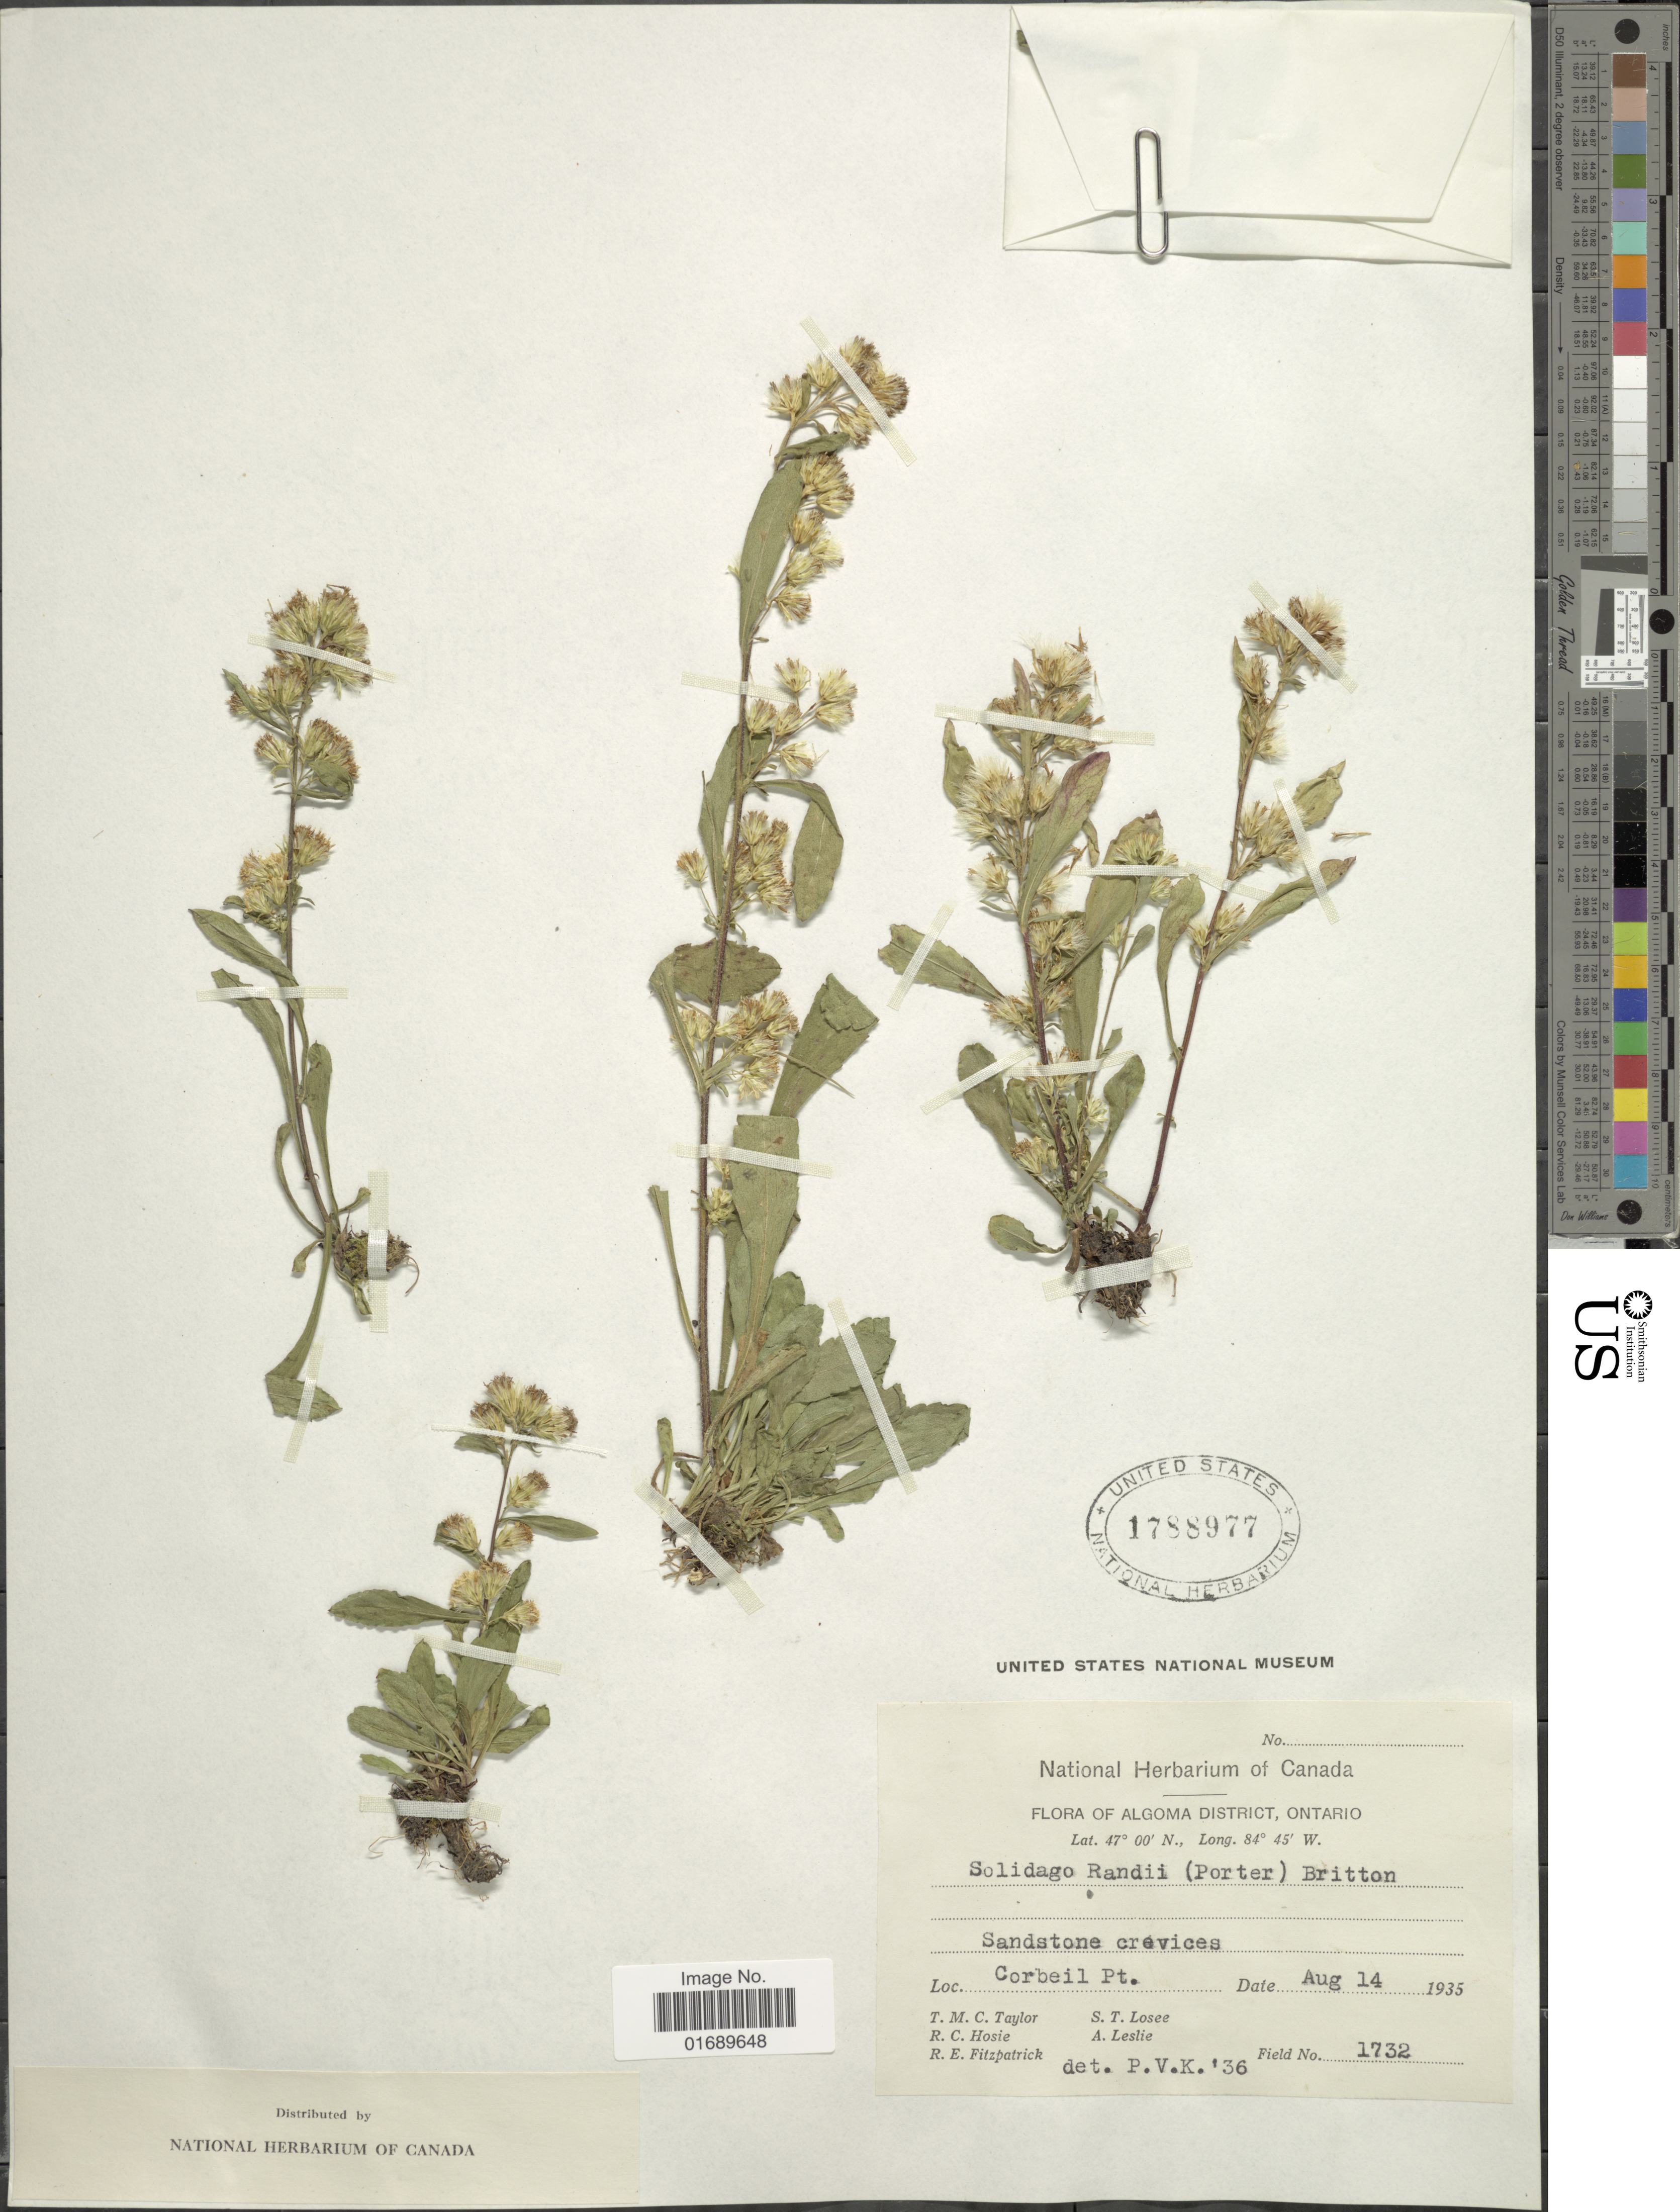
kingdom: Plantae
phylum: Tracheophyta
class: Magnoliopsida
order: Asterales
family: Asteraceae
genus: Solidago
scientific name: Solidago puberula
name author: Nutt.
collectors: T. M. C. Taylor, R. Hosie, R. Fitzpatrick, S. Losee & A. Leslie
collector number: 1732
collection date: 1935-08-14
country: Canada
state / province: Ontario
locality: Algoma District, Sandstone crevices, Corbeil Pt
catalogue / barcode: US 1788977